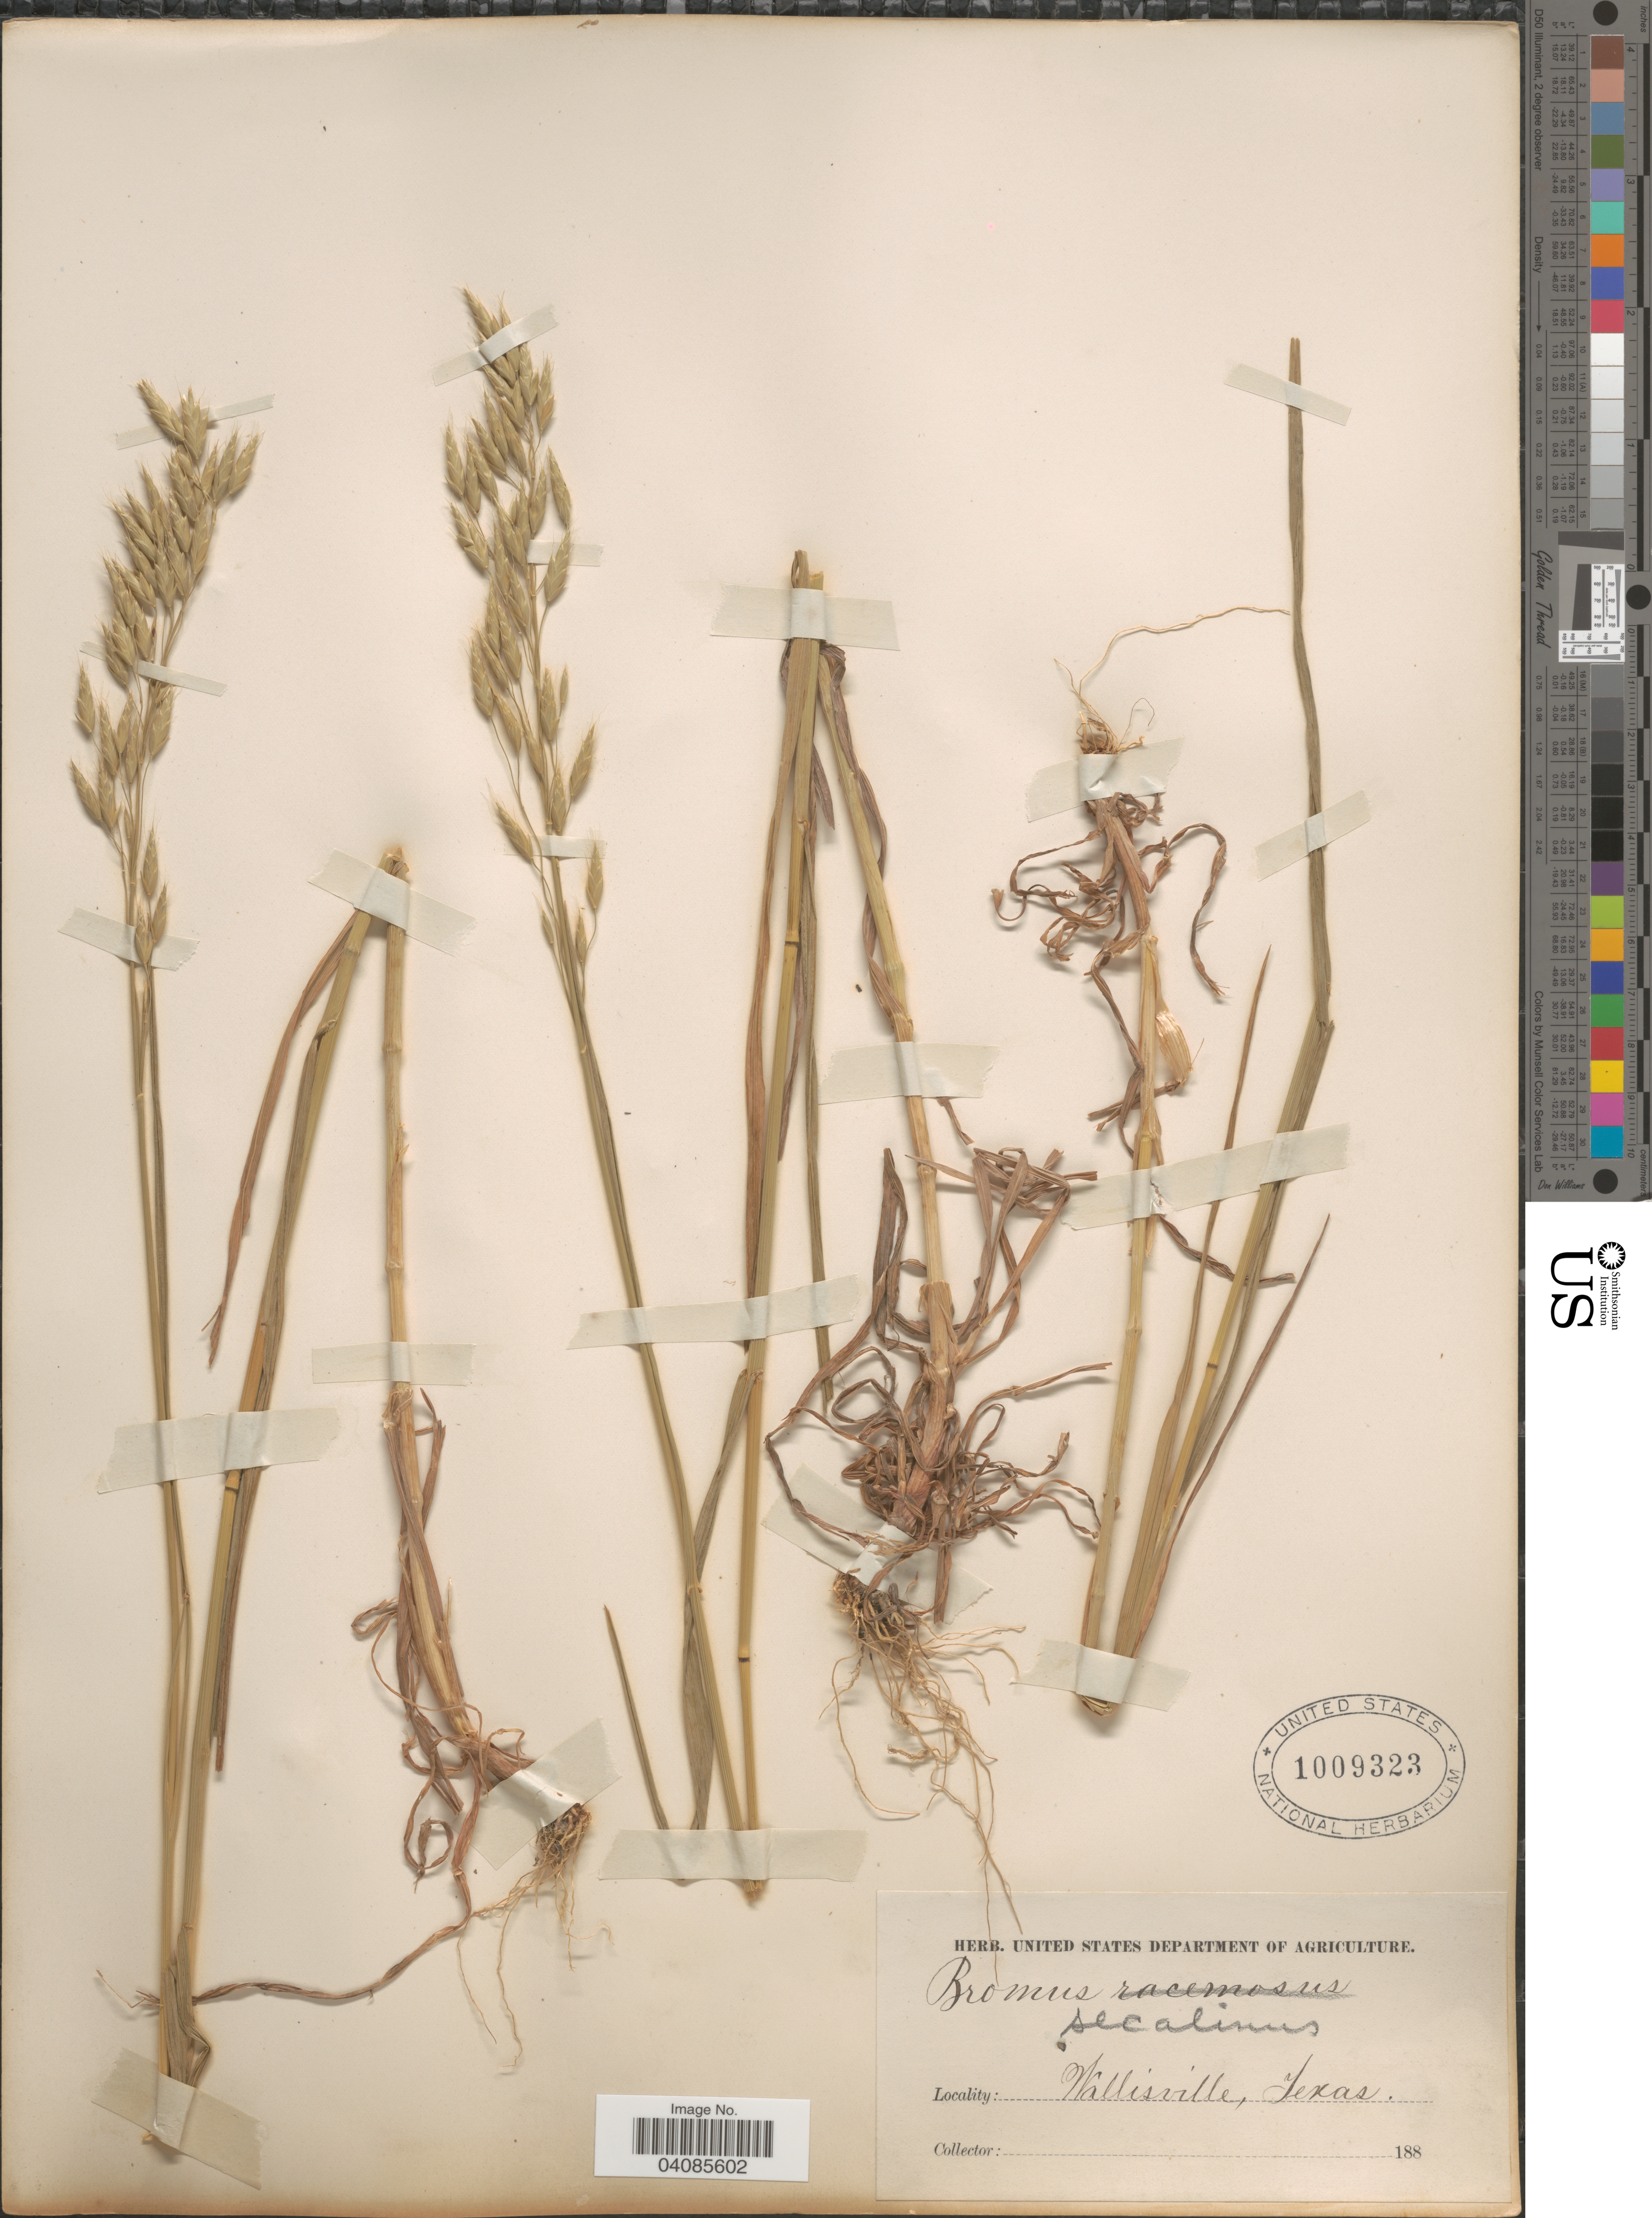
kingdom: Plantae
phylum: Tracheophyta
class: Liliopsida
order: Poales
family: Poaceae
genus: Bromus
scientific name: Bromus sitchensis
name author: Trin. in Bong.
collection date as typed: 188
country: United States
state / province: Texas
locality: Wallisville.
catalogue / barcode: US 1009323